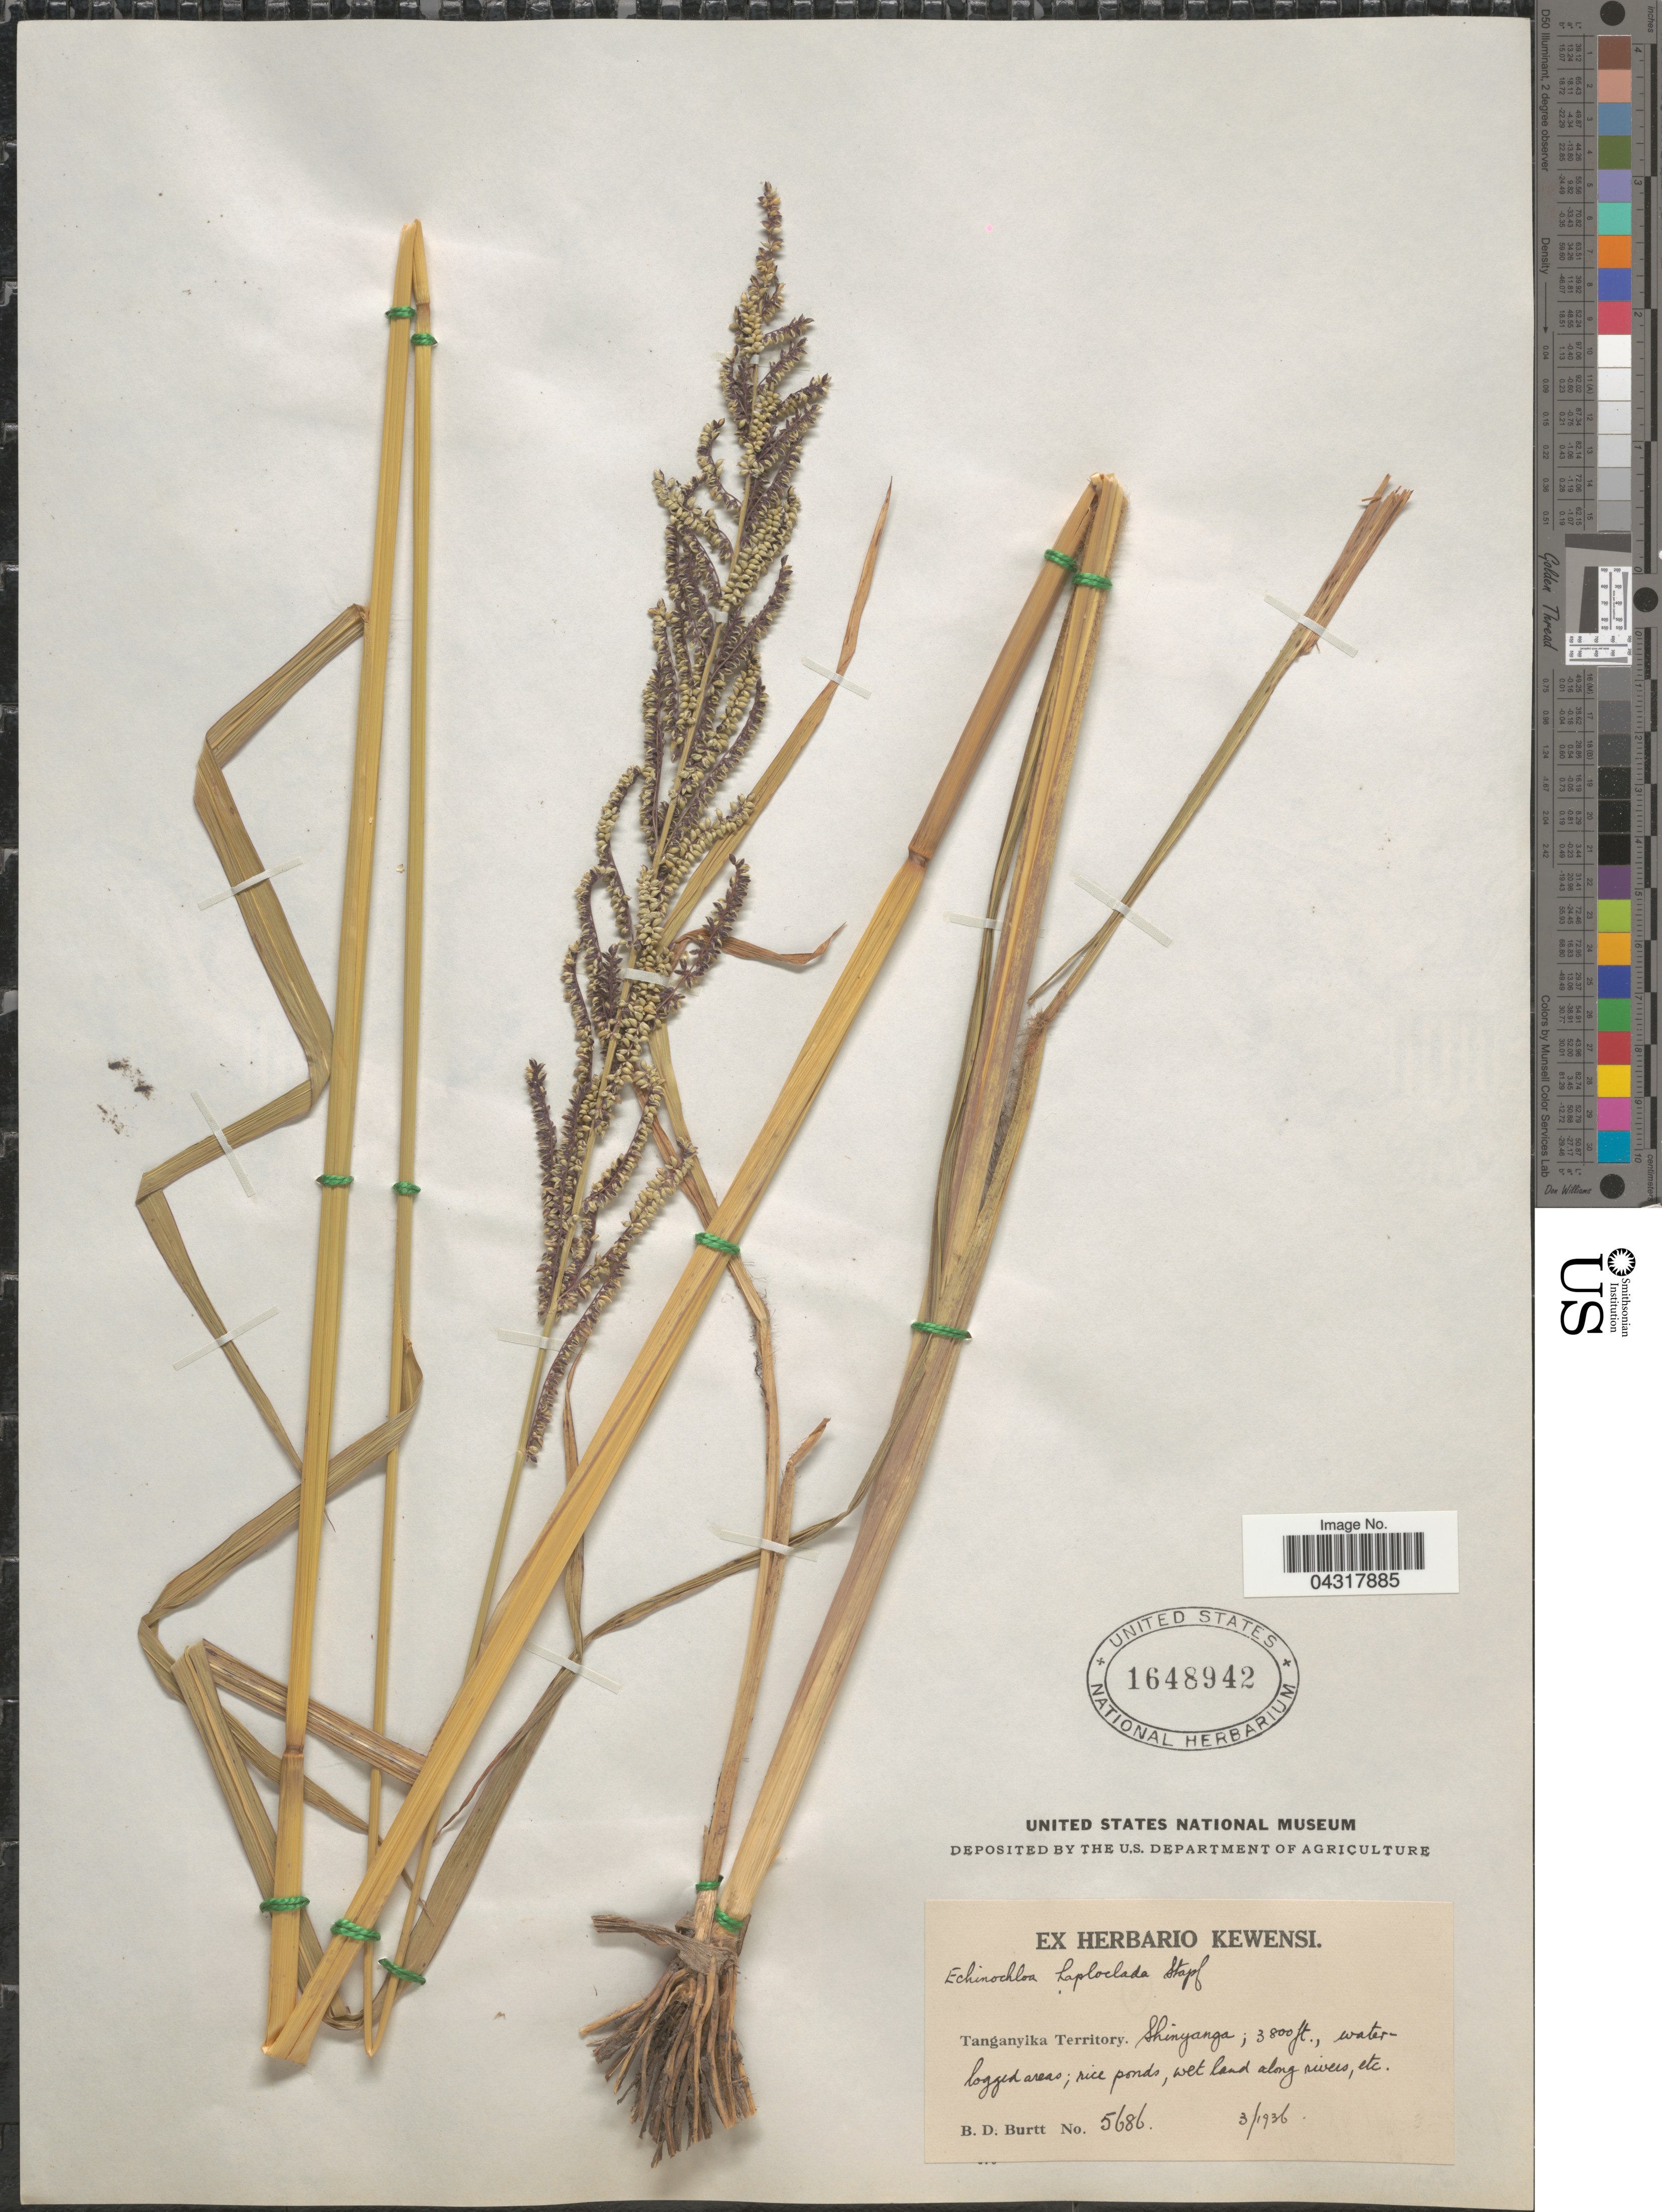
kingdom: Plantae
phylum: Tracheophyta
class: Liliopsida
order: Poales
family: Poaceae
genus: Echinochloa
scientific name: Echinochloa haploclada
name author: (Stapf) Stapf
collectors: B. D. Burtt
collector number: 5686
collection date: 1936-03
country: Tanzania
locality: Tanganyika Territory: Shinyanga; water logged areas; rice ponds, wet lands along rivers, etc.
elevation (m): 1158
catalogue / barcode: US 1648942